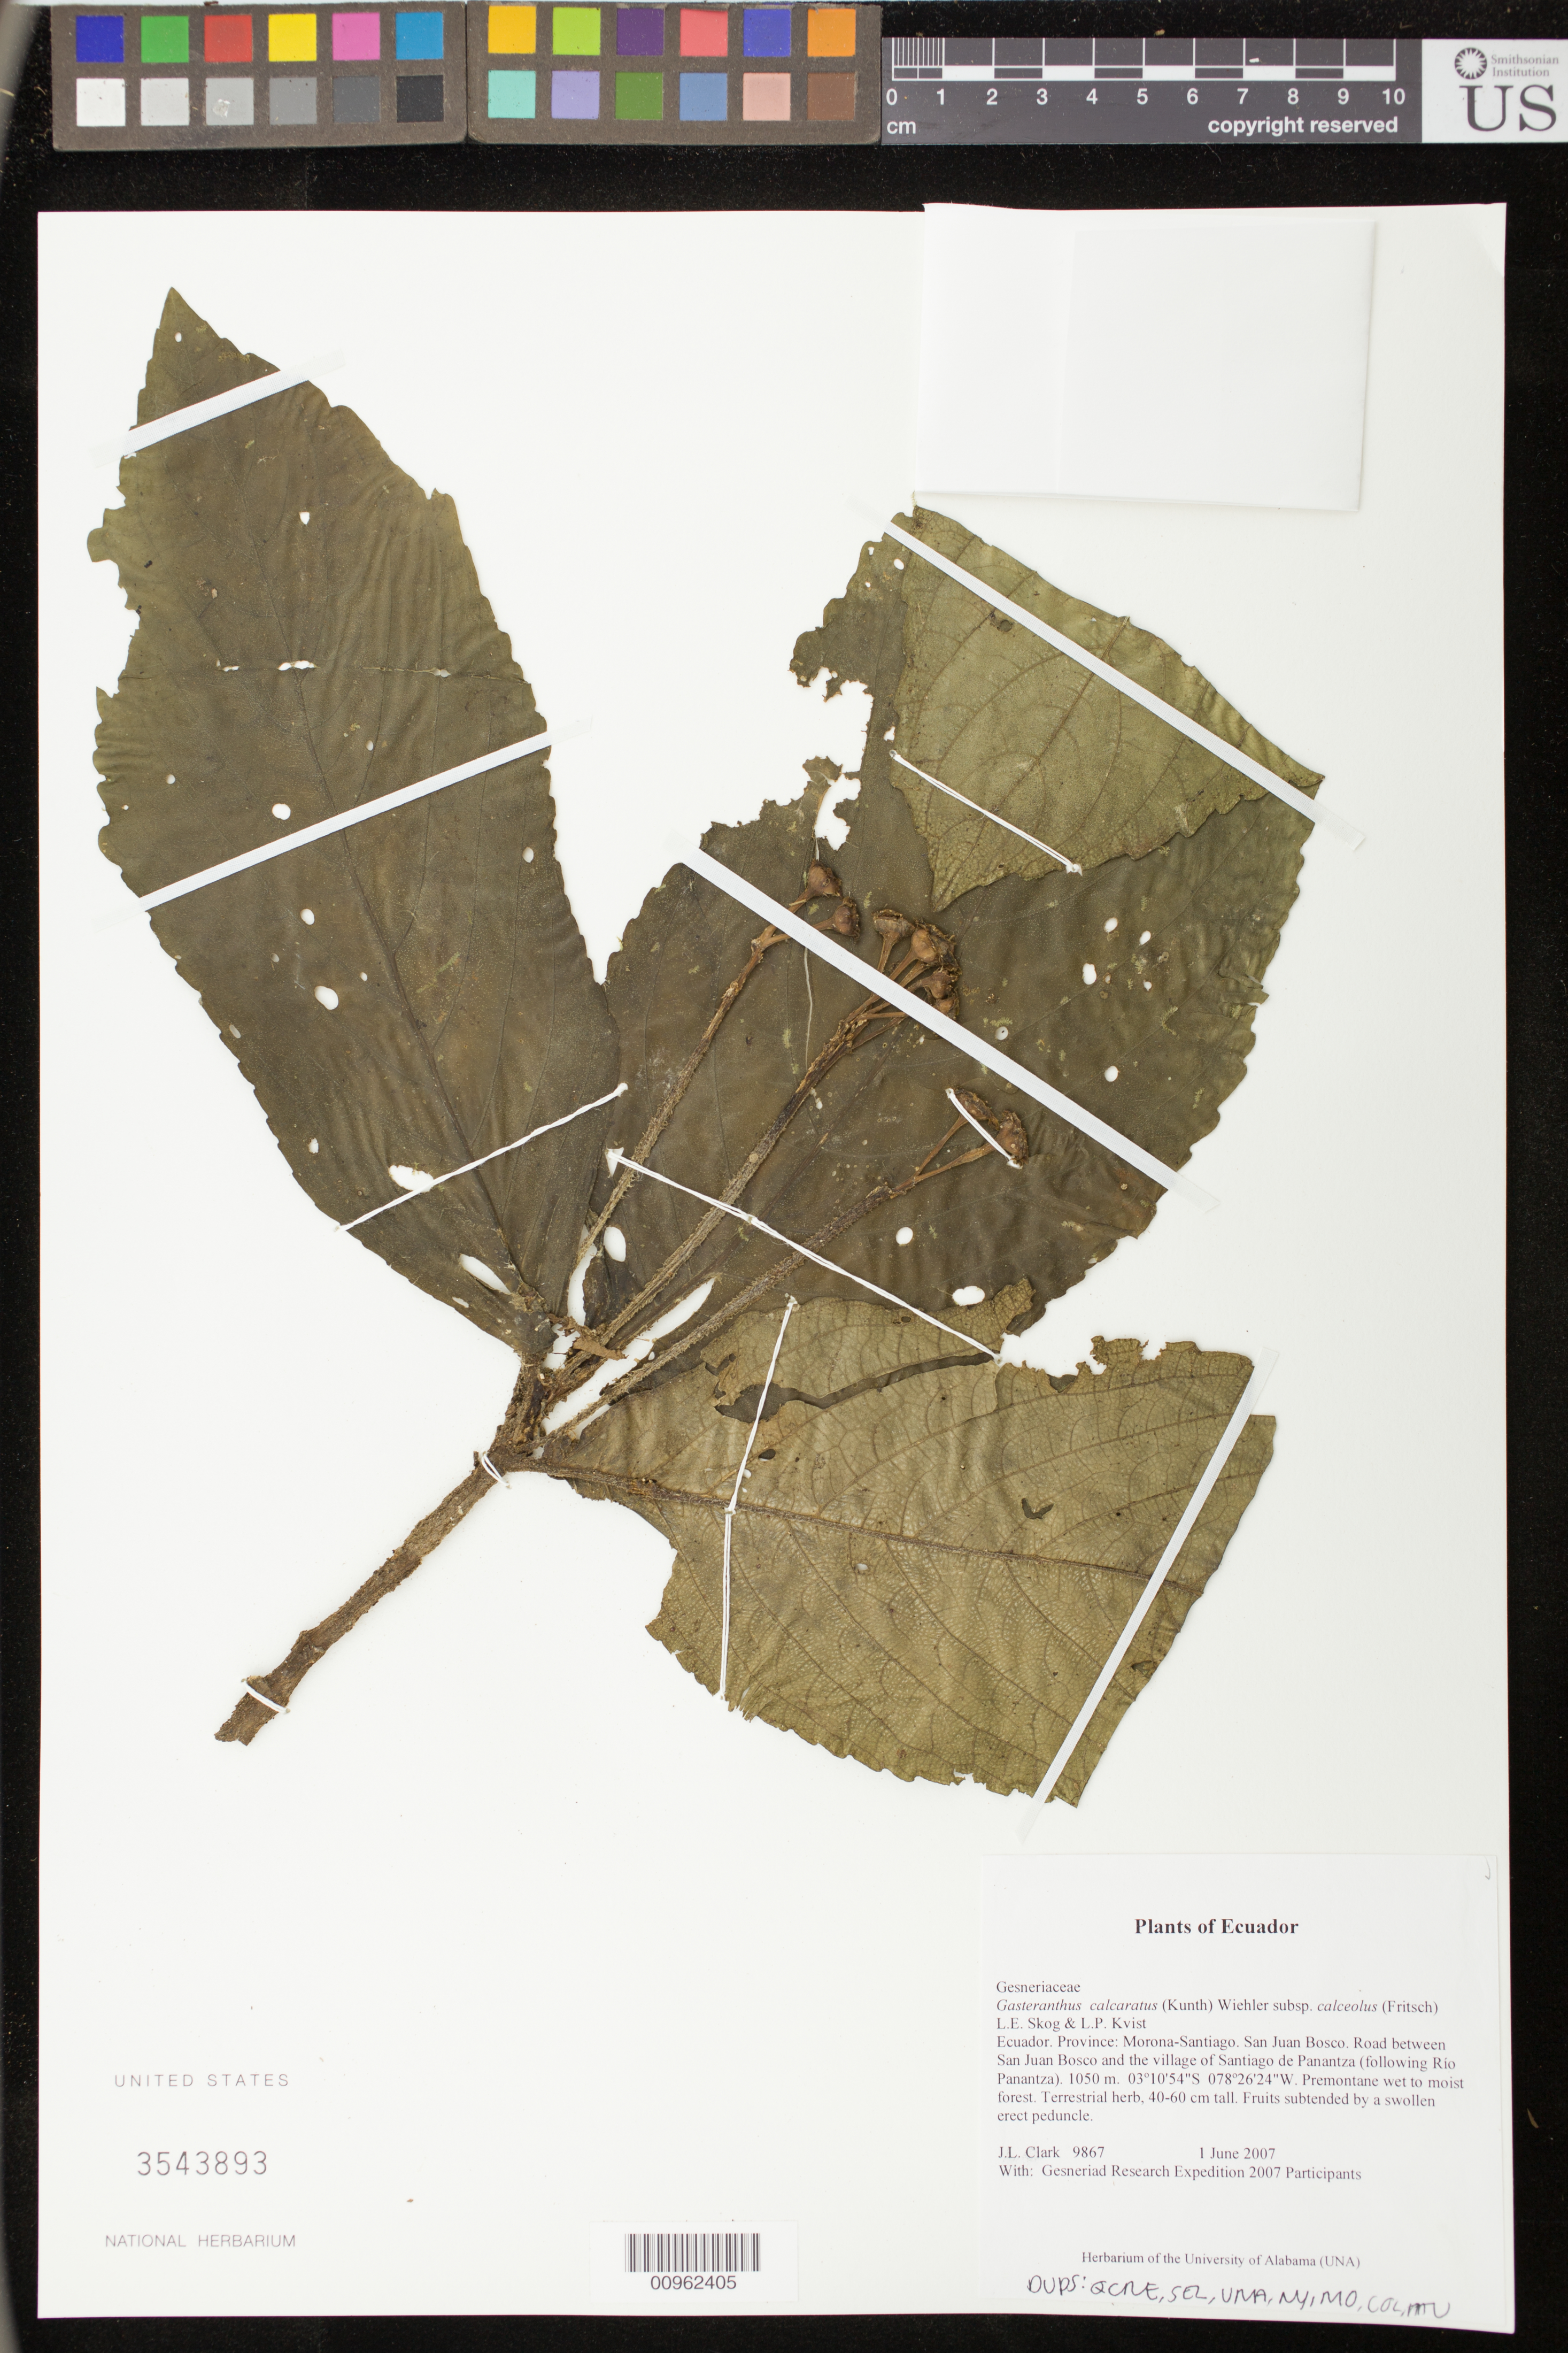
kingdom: Plantae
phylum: Tracheophyta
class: Magnoliopsida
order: Lamiales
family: Gesneriaceae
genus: Gasteranthus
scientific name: Gasteranthus calcaratus subsp. calceolus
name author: (Fritsch) L.E. Skog & L.P. Kvist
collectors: J. L. Clark & Gesneriad Research Expedition 2007 Participants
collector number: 9867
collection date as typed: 01 Jun 2007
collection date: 2007-06-01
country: Ecuador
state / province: Morona-Santiago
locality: San Juan Bosco. Road between San Juan Bosco and the village of Santiago de Panantza (following Río Panantza)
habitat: Premontane wet to moist forest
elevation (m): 1050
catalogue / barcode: US 3543893